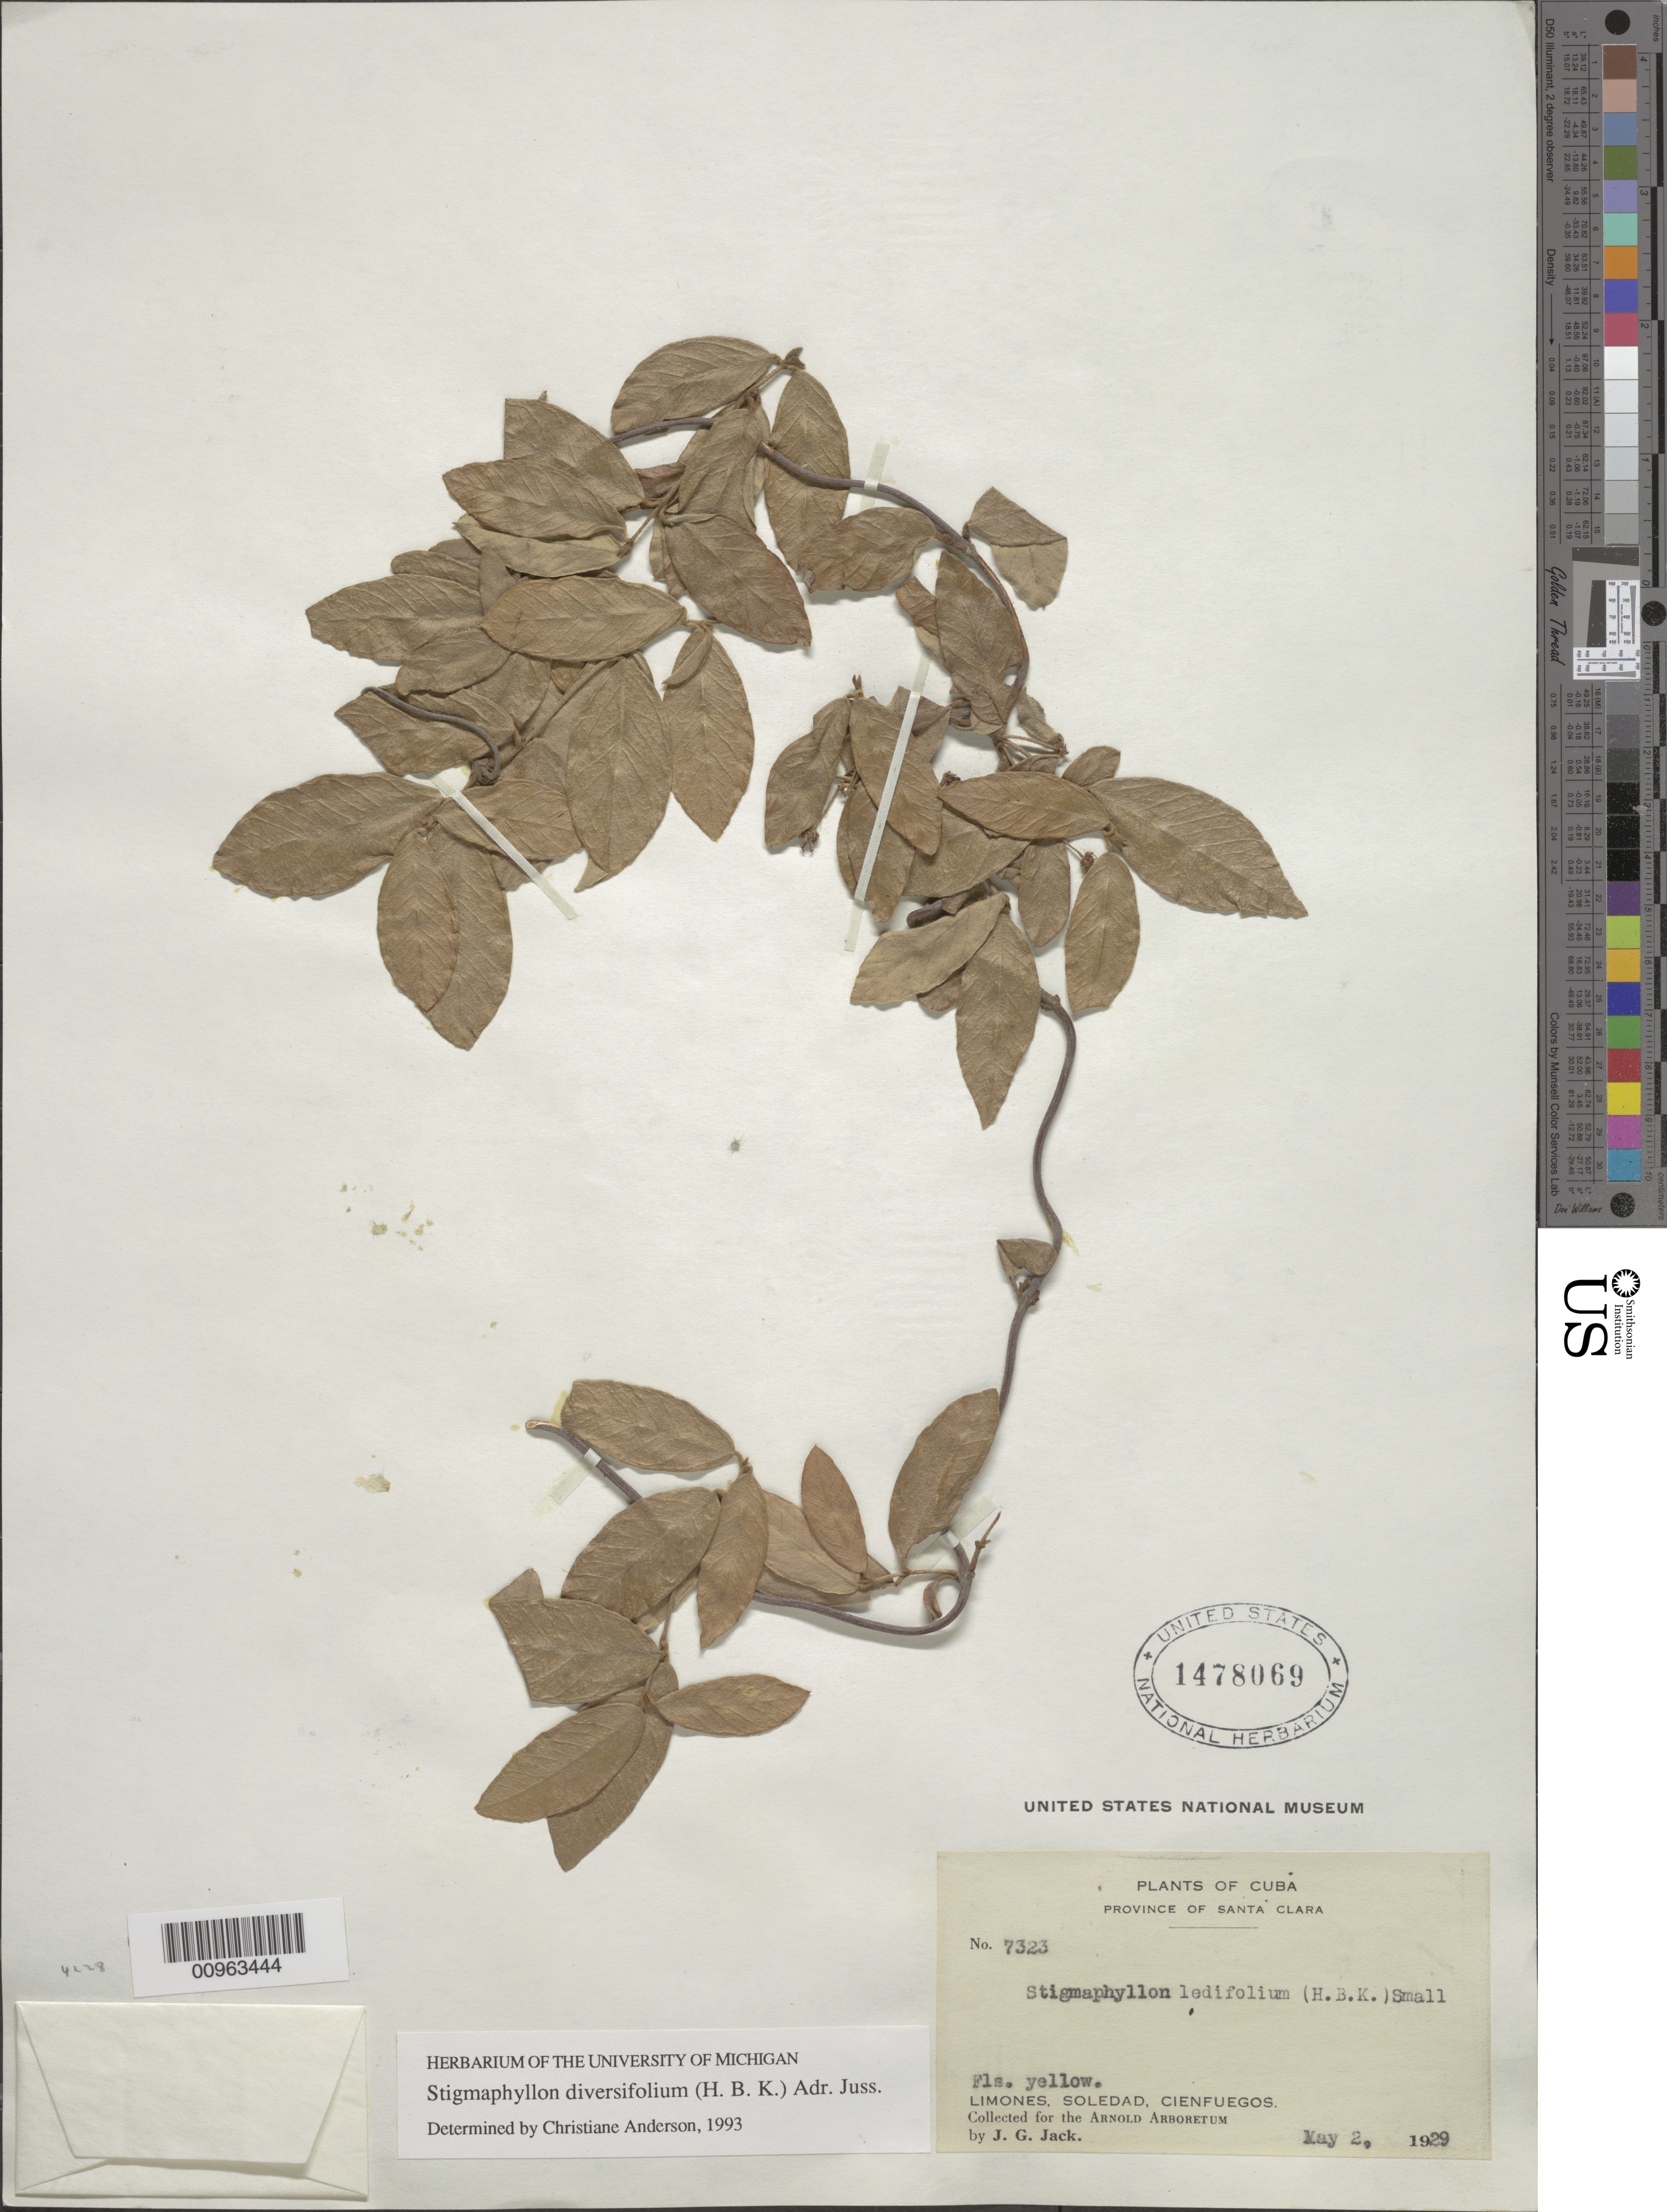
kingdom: Plantae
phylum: Tracheophyta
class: Magnoliopsida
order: Malpighiales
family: Malpighiaceae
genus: Stigmaphyllon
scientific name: Stigmaphyllon diversifolium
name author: (Kunth) A. Juss.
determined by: Anderson, C.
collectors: J. G. Jack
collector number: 7323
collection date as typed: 02 May 1929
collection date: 1929-05-02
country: Cuba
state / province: Cienfuegos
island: Cuba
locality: Limones, Soledad, Cienfuegos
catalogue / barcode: US 1478069